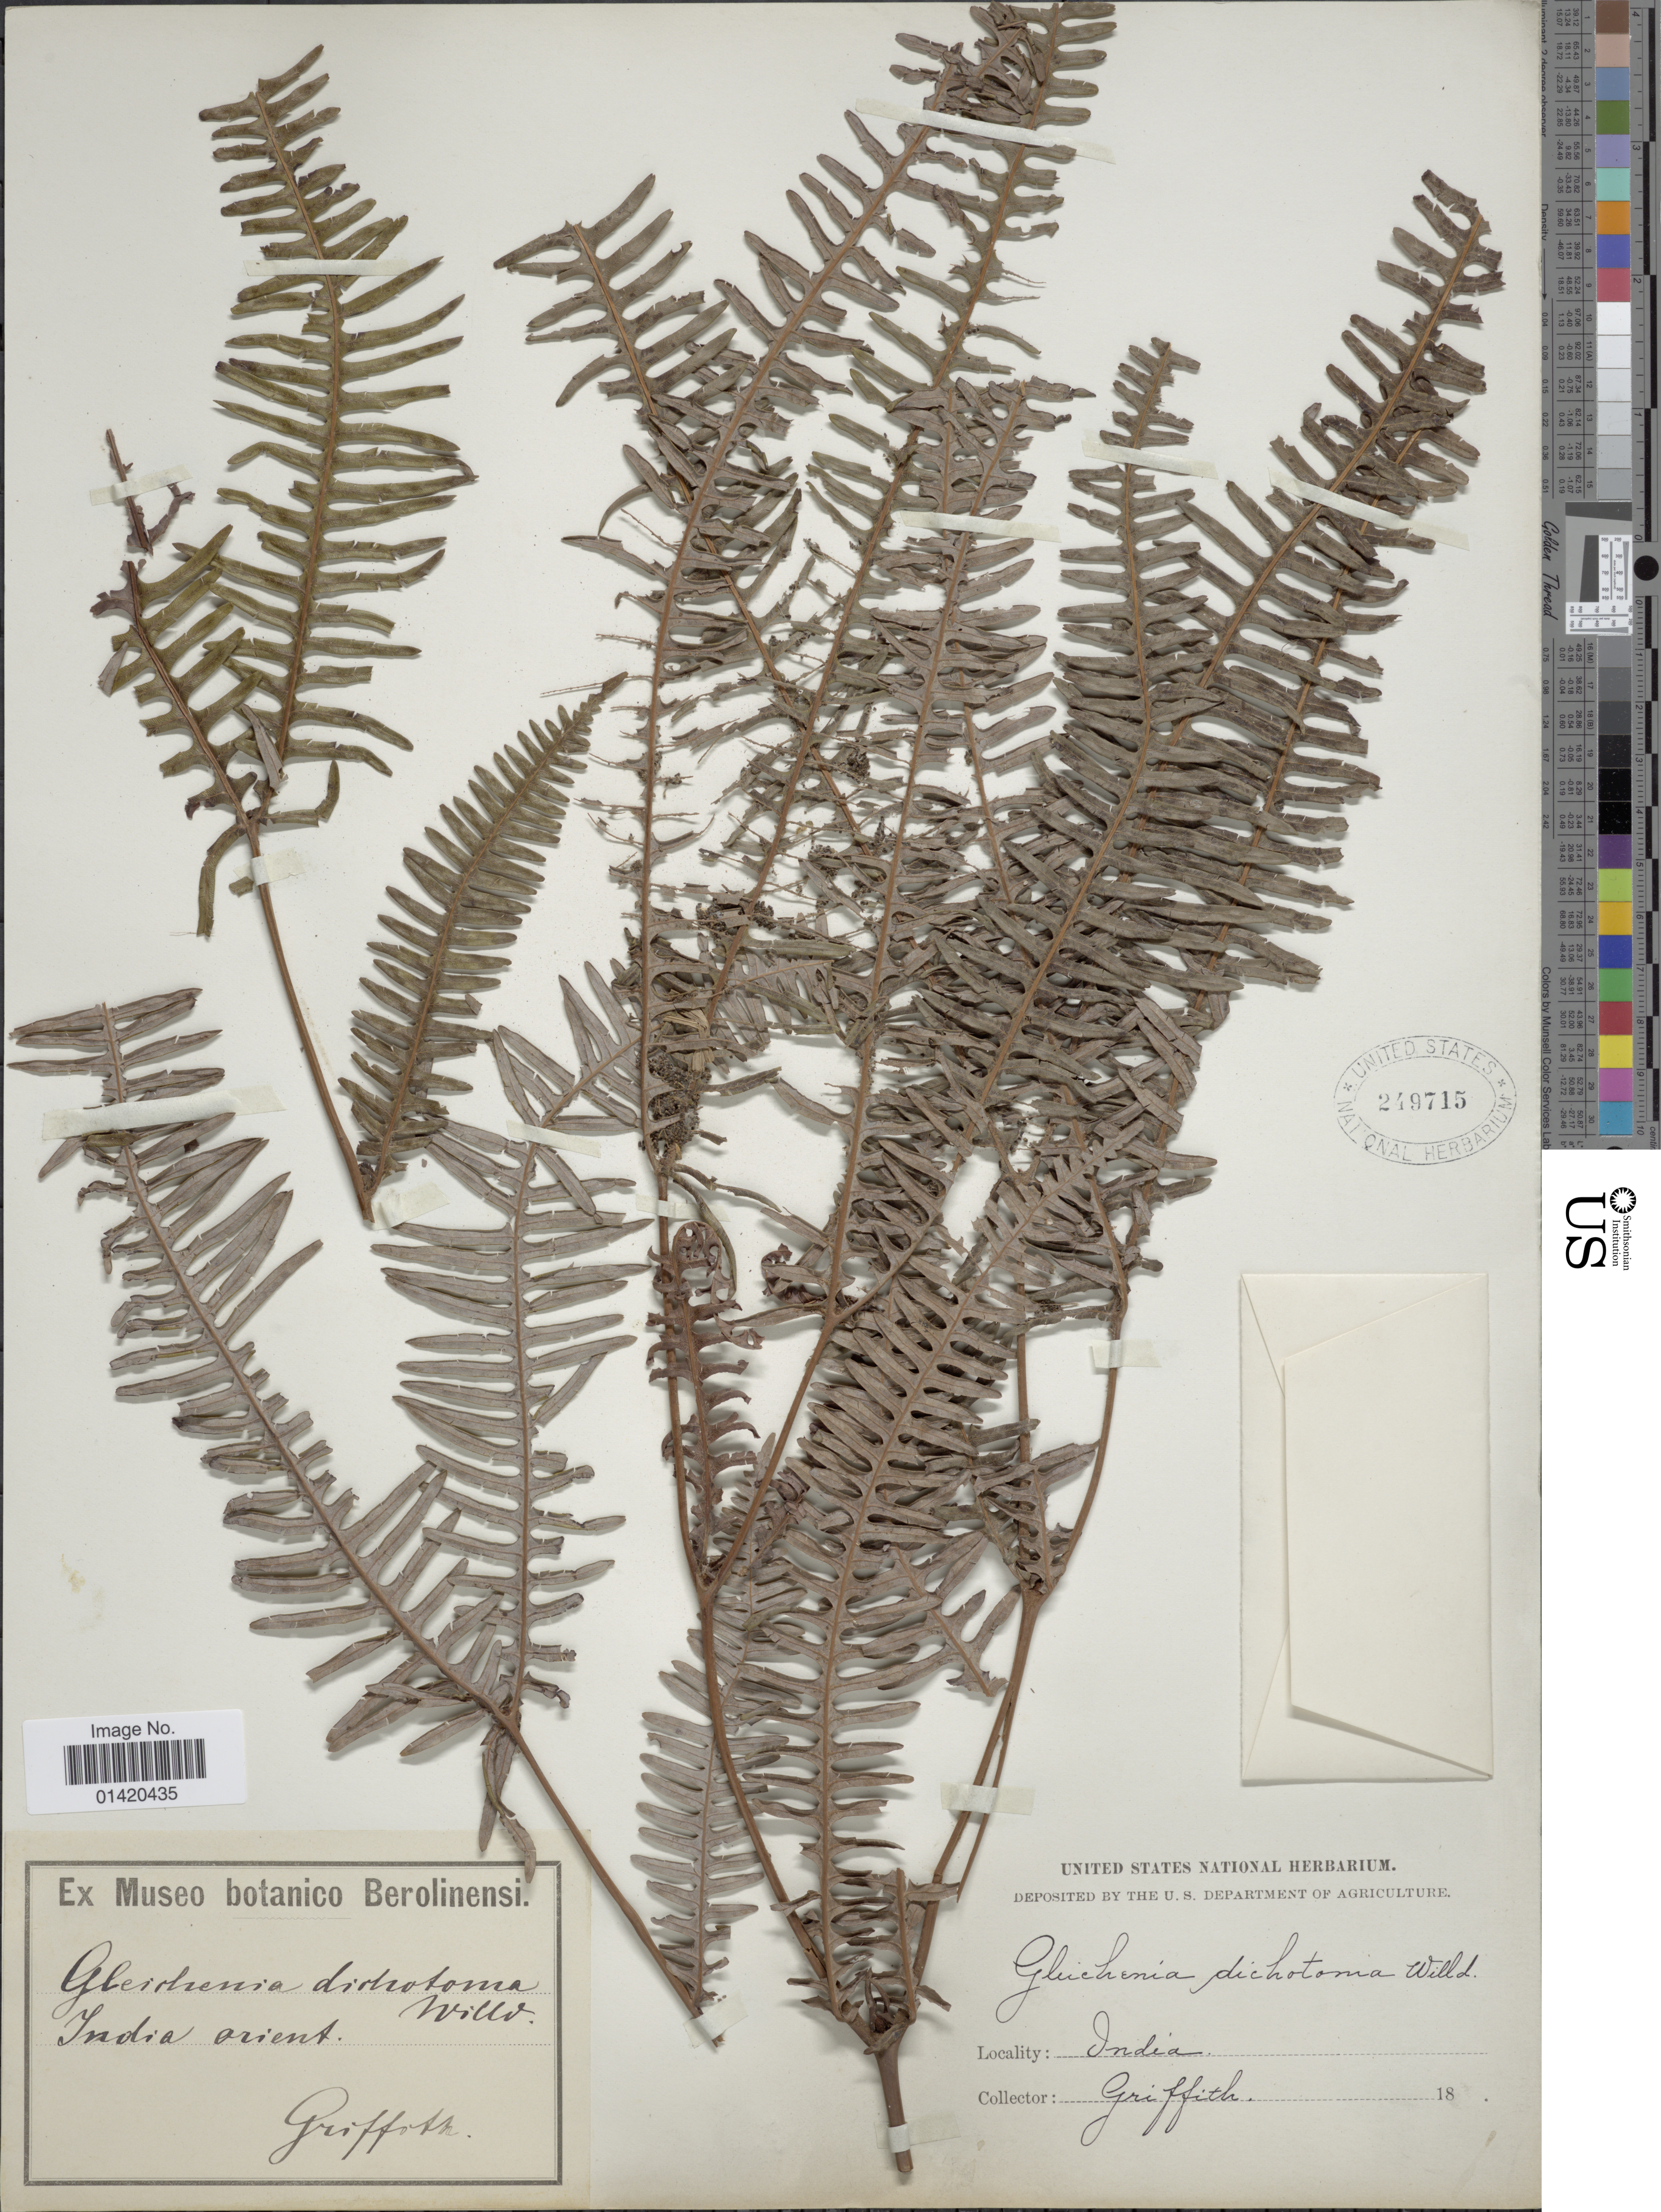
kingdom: Plantae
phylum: Tracheophyta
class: Polypodiopsida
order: Gleicheniales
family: Gleicheniaceae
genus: Dicranopteris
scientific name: Dicranopteris linearis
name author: (Burm. f.) Underw.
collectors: -. Griffith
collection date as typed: Transcribed d/m/y: //18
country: India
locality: India orient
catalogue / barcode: US 249715